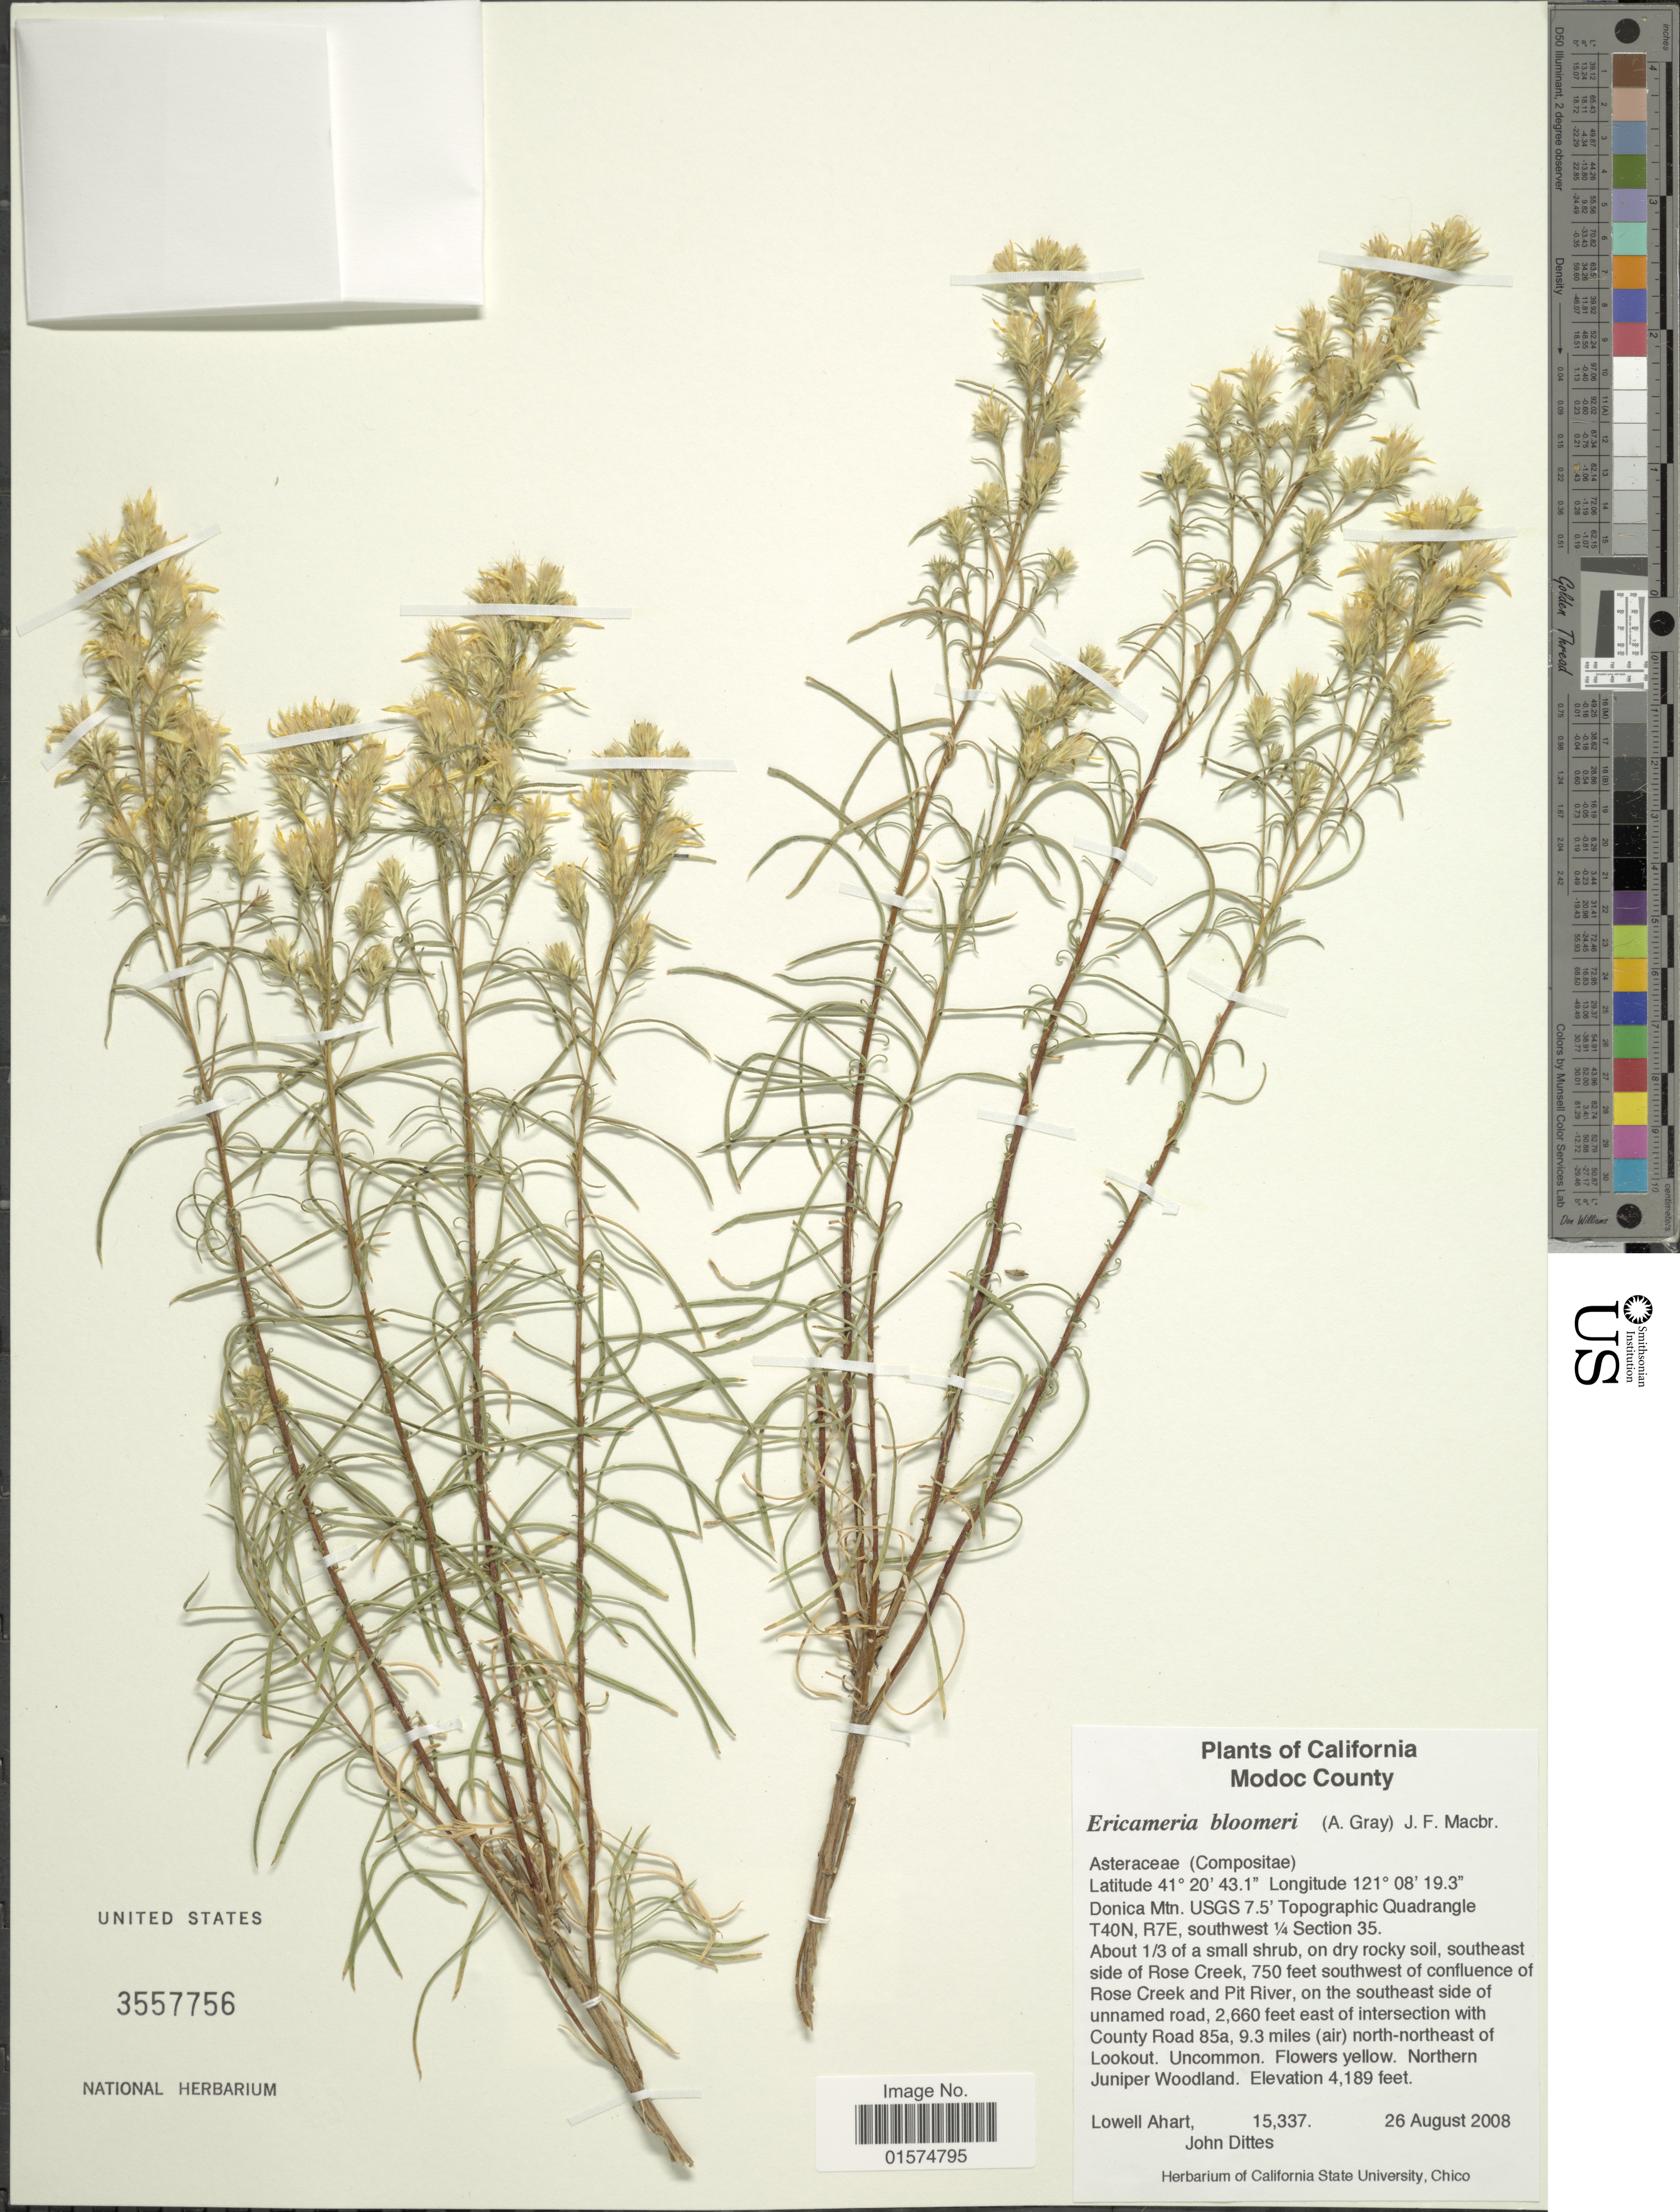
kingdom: Plantae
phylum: Tracheophyta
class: Magnoliopsida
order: Asterales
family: Asteraceae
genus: Ericameria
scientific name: Ericameria bloomeri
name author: (A. Gray) J.F. Macbr.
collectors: L. Ahart & J. Dittes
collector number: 15337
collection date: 2008-08-26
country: United States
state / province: California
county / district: Modoc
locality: Modoc County. Donica Mtn. USGS 7.5' Topographic Quadrangle T40N, R7E, southwest ¼ Section 35. southeast side of Rose Creek, 750 feet southwest of confluence of Rose Creek and Pit River, on the southeast side of unnamed road, 2660 feet east of intersection with County Road 85a, 9.3 miles (air) north-northeast of Lookout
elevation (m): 1277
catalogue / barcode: US 3557756